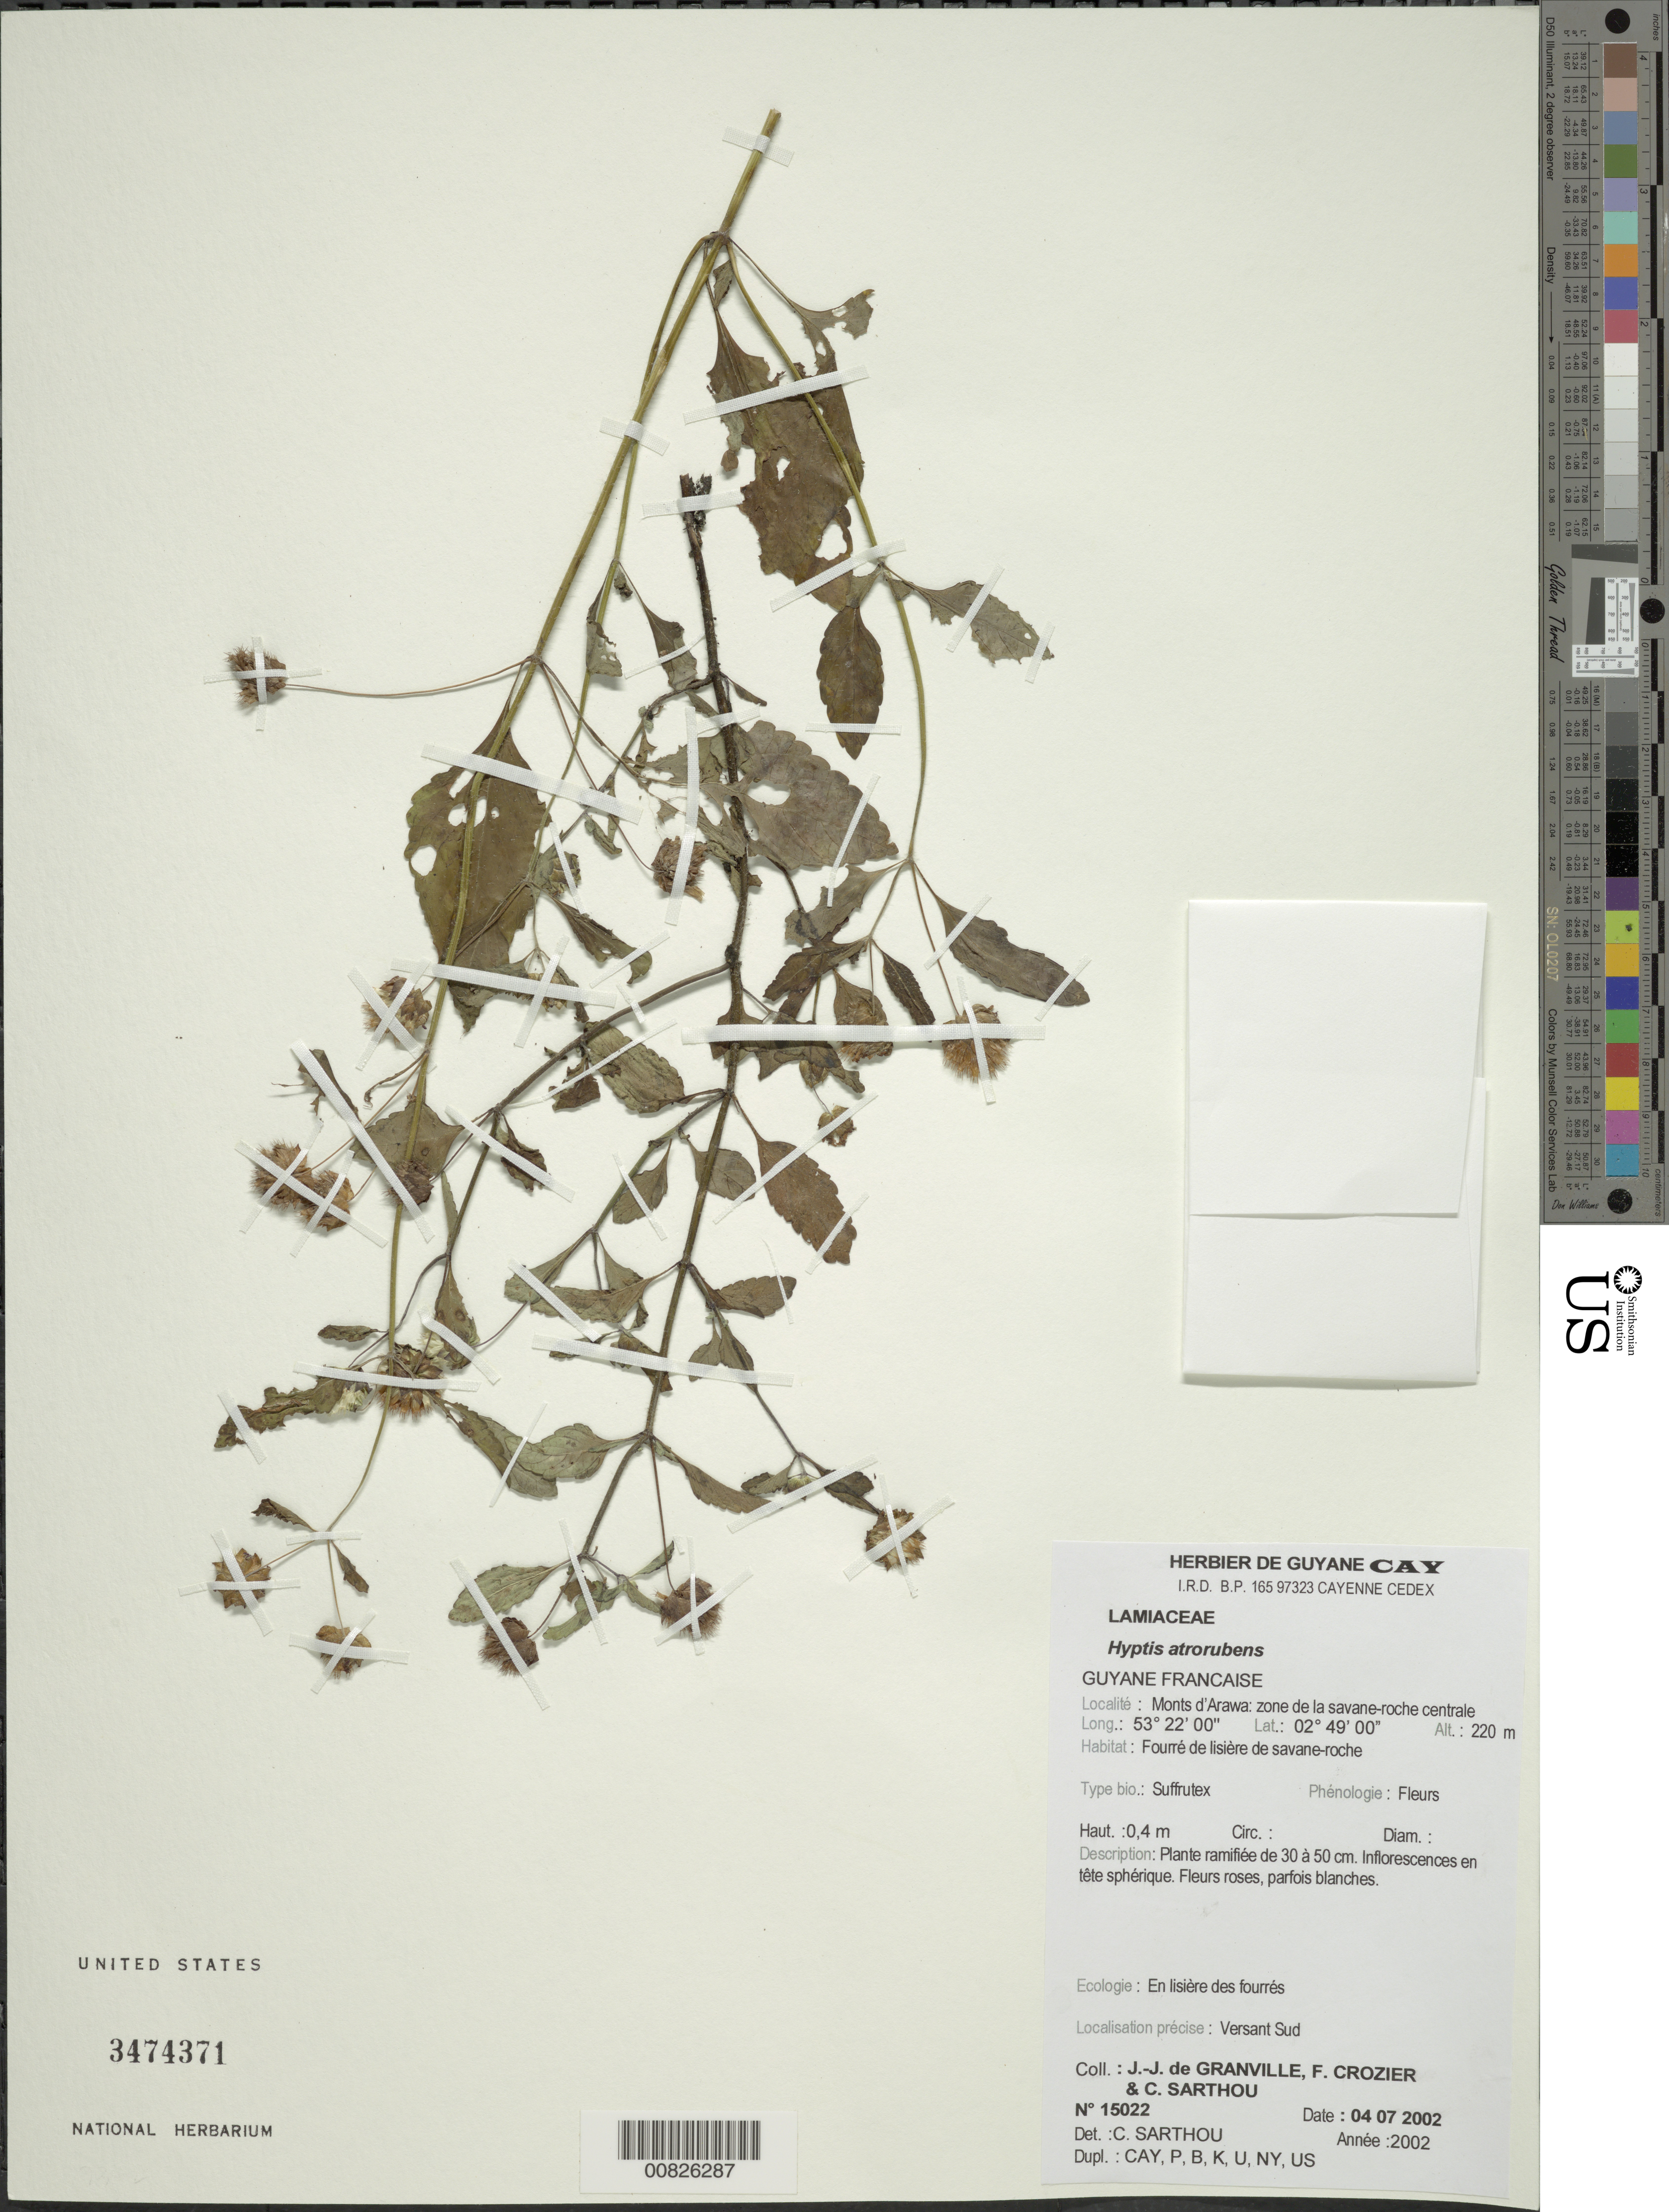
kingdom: Plantae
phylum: Tracheophyta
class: Magnoliopsida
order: Lamiales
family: Lamiaceae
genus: Hyptis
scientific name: Hyptis atrorubens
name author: Poit.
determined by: Sarthou, C.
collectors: J.-J. de Granville, F. Crozier & C. Sarthou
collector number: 15022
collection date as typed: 4-Jul-02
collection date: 2002-07-04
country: French Guiana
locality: Monts d'Arawa, zone de la savane-roche centrale, versant Sud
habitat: Fourré de lisière de savane-roche; en lisières des fourrés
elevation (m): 220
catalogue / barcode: US 3474371